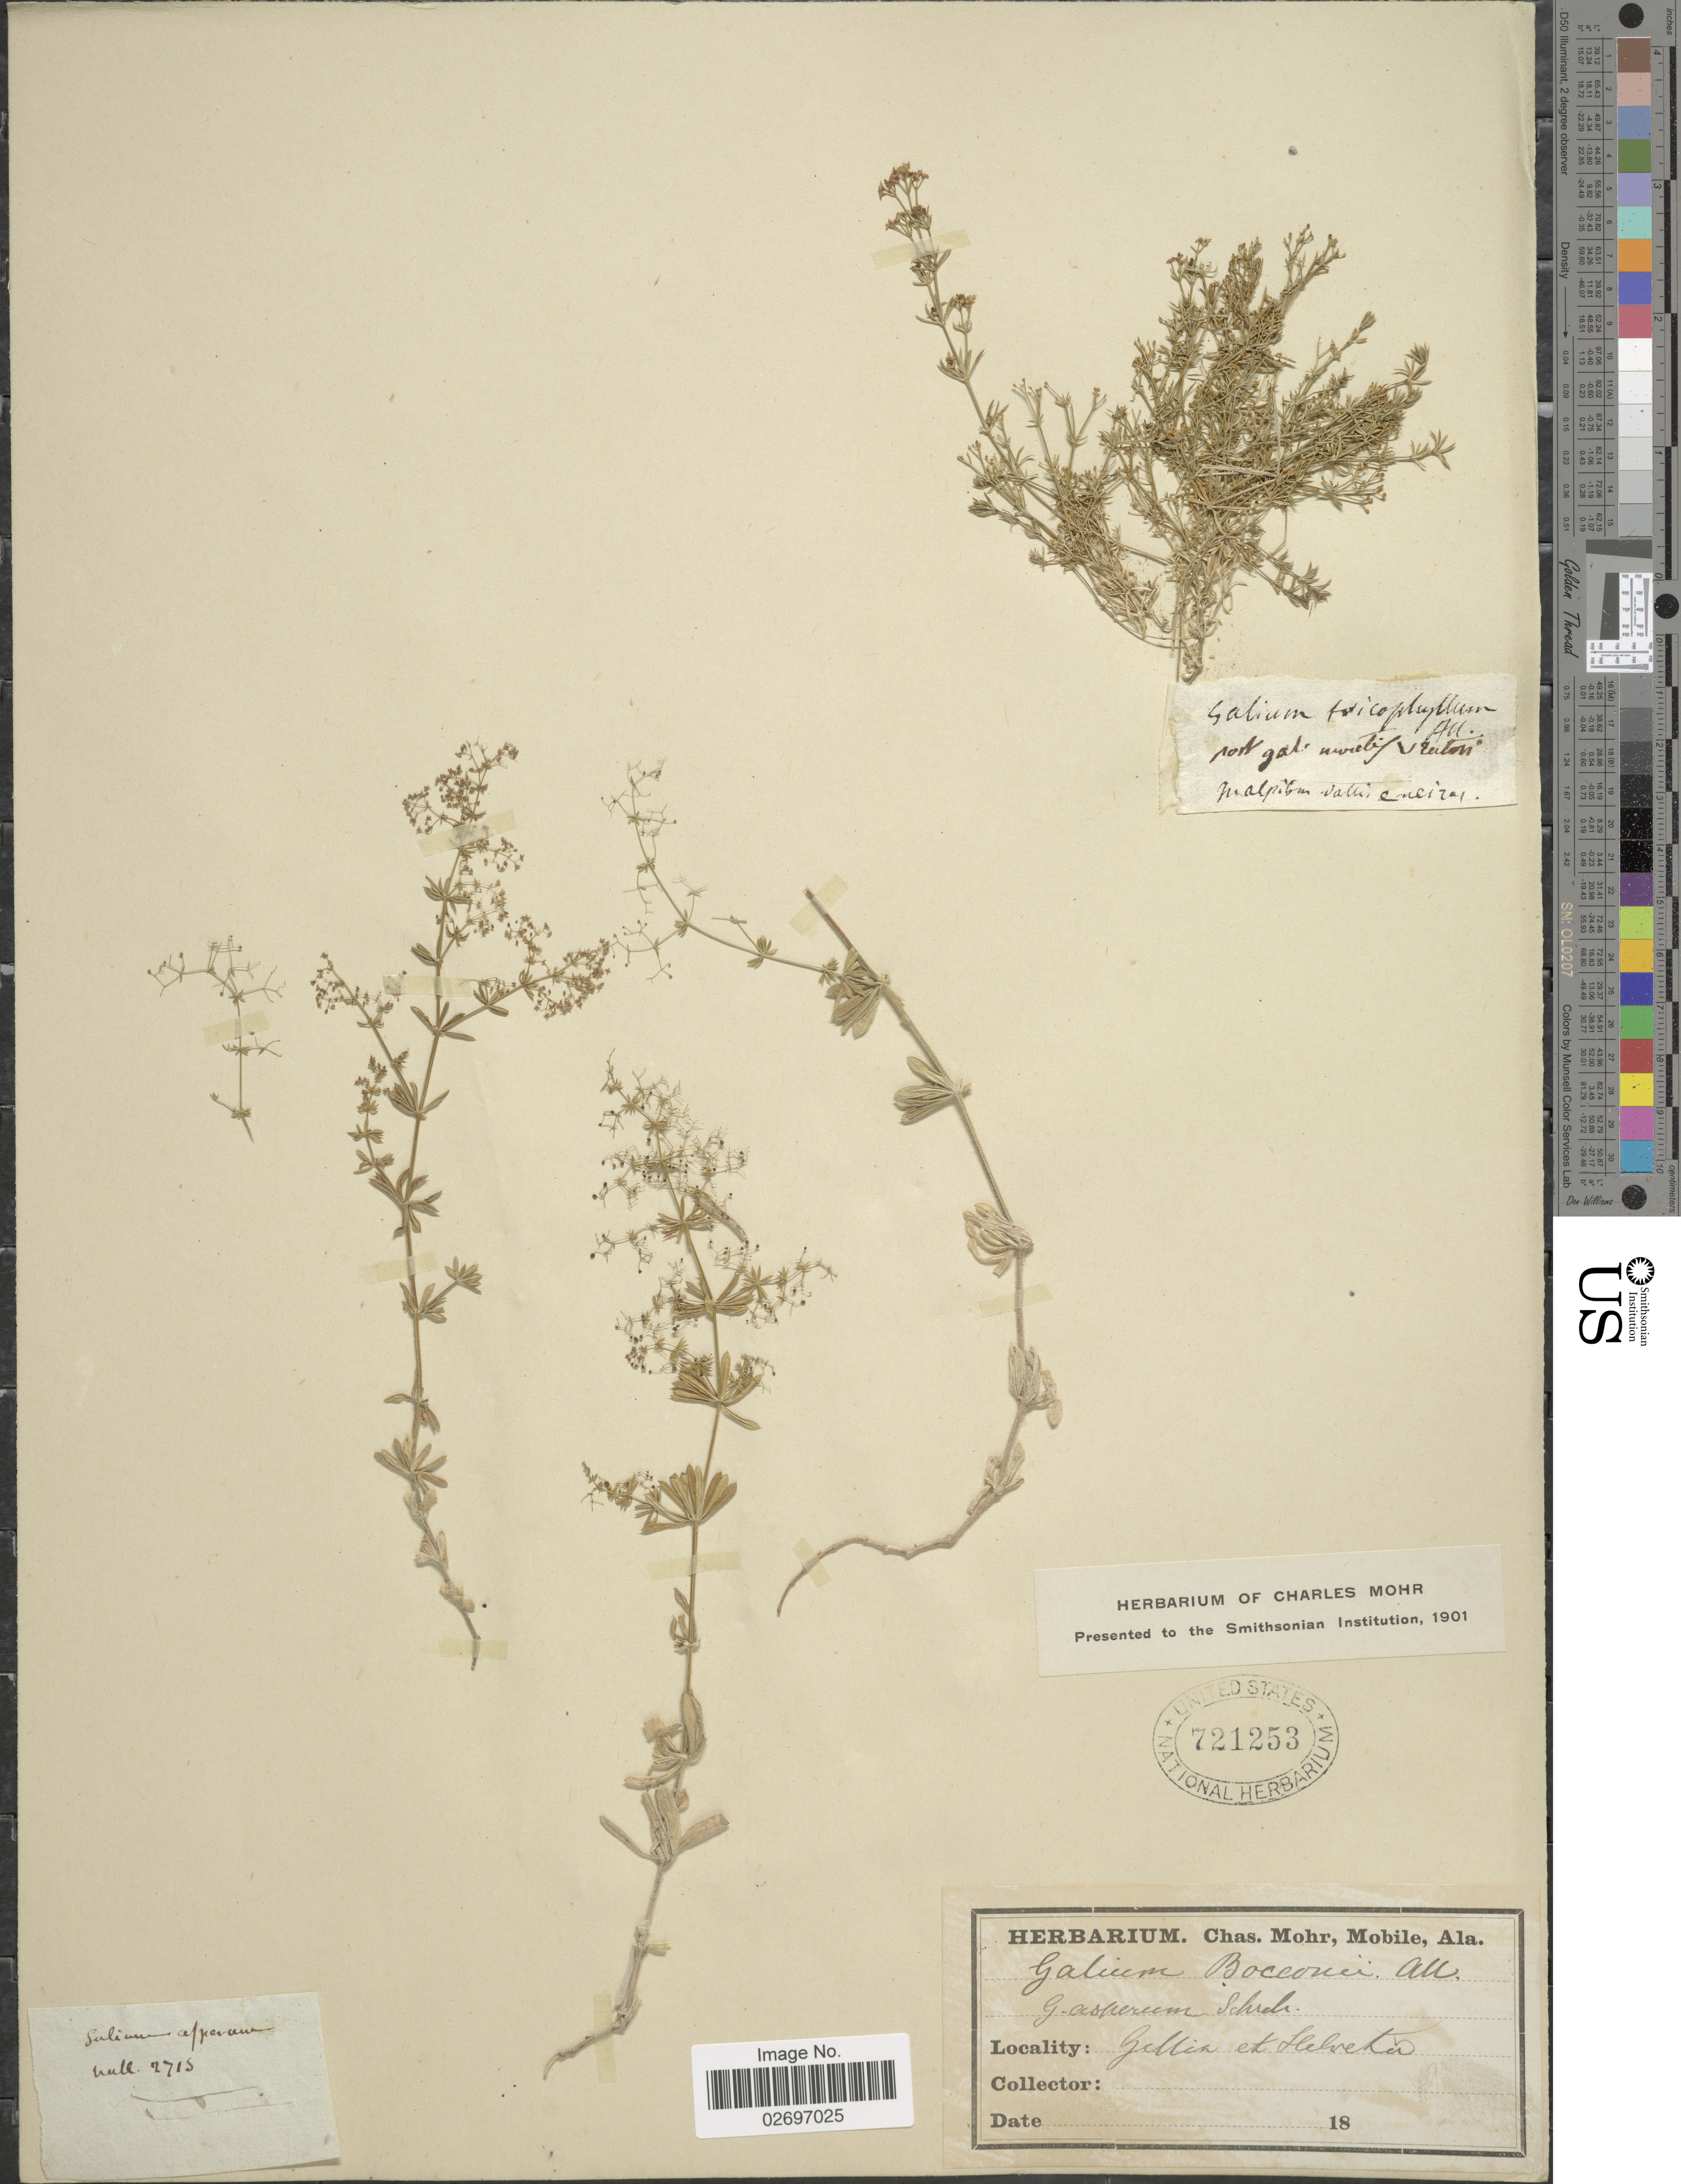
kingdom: Plantae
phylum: Tracheophyta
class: Magnoliopsida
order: Gentianales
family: Rubiaceae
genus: Galium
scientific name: Galium bocconii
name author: All.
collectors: ex herb. Charles Mohr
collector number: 2715?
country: Switzerland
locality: Gellia et Helvetia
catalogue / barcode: US 721253